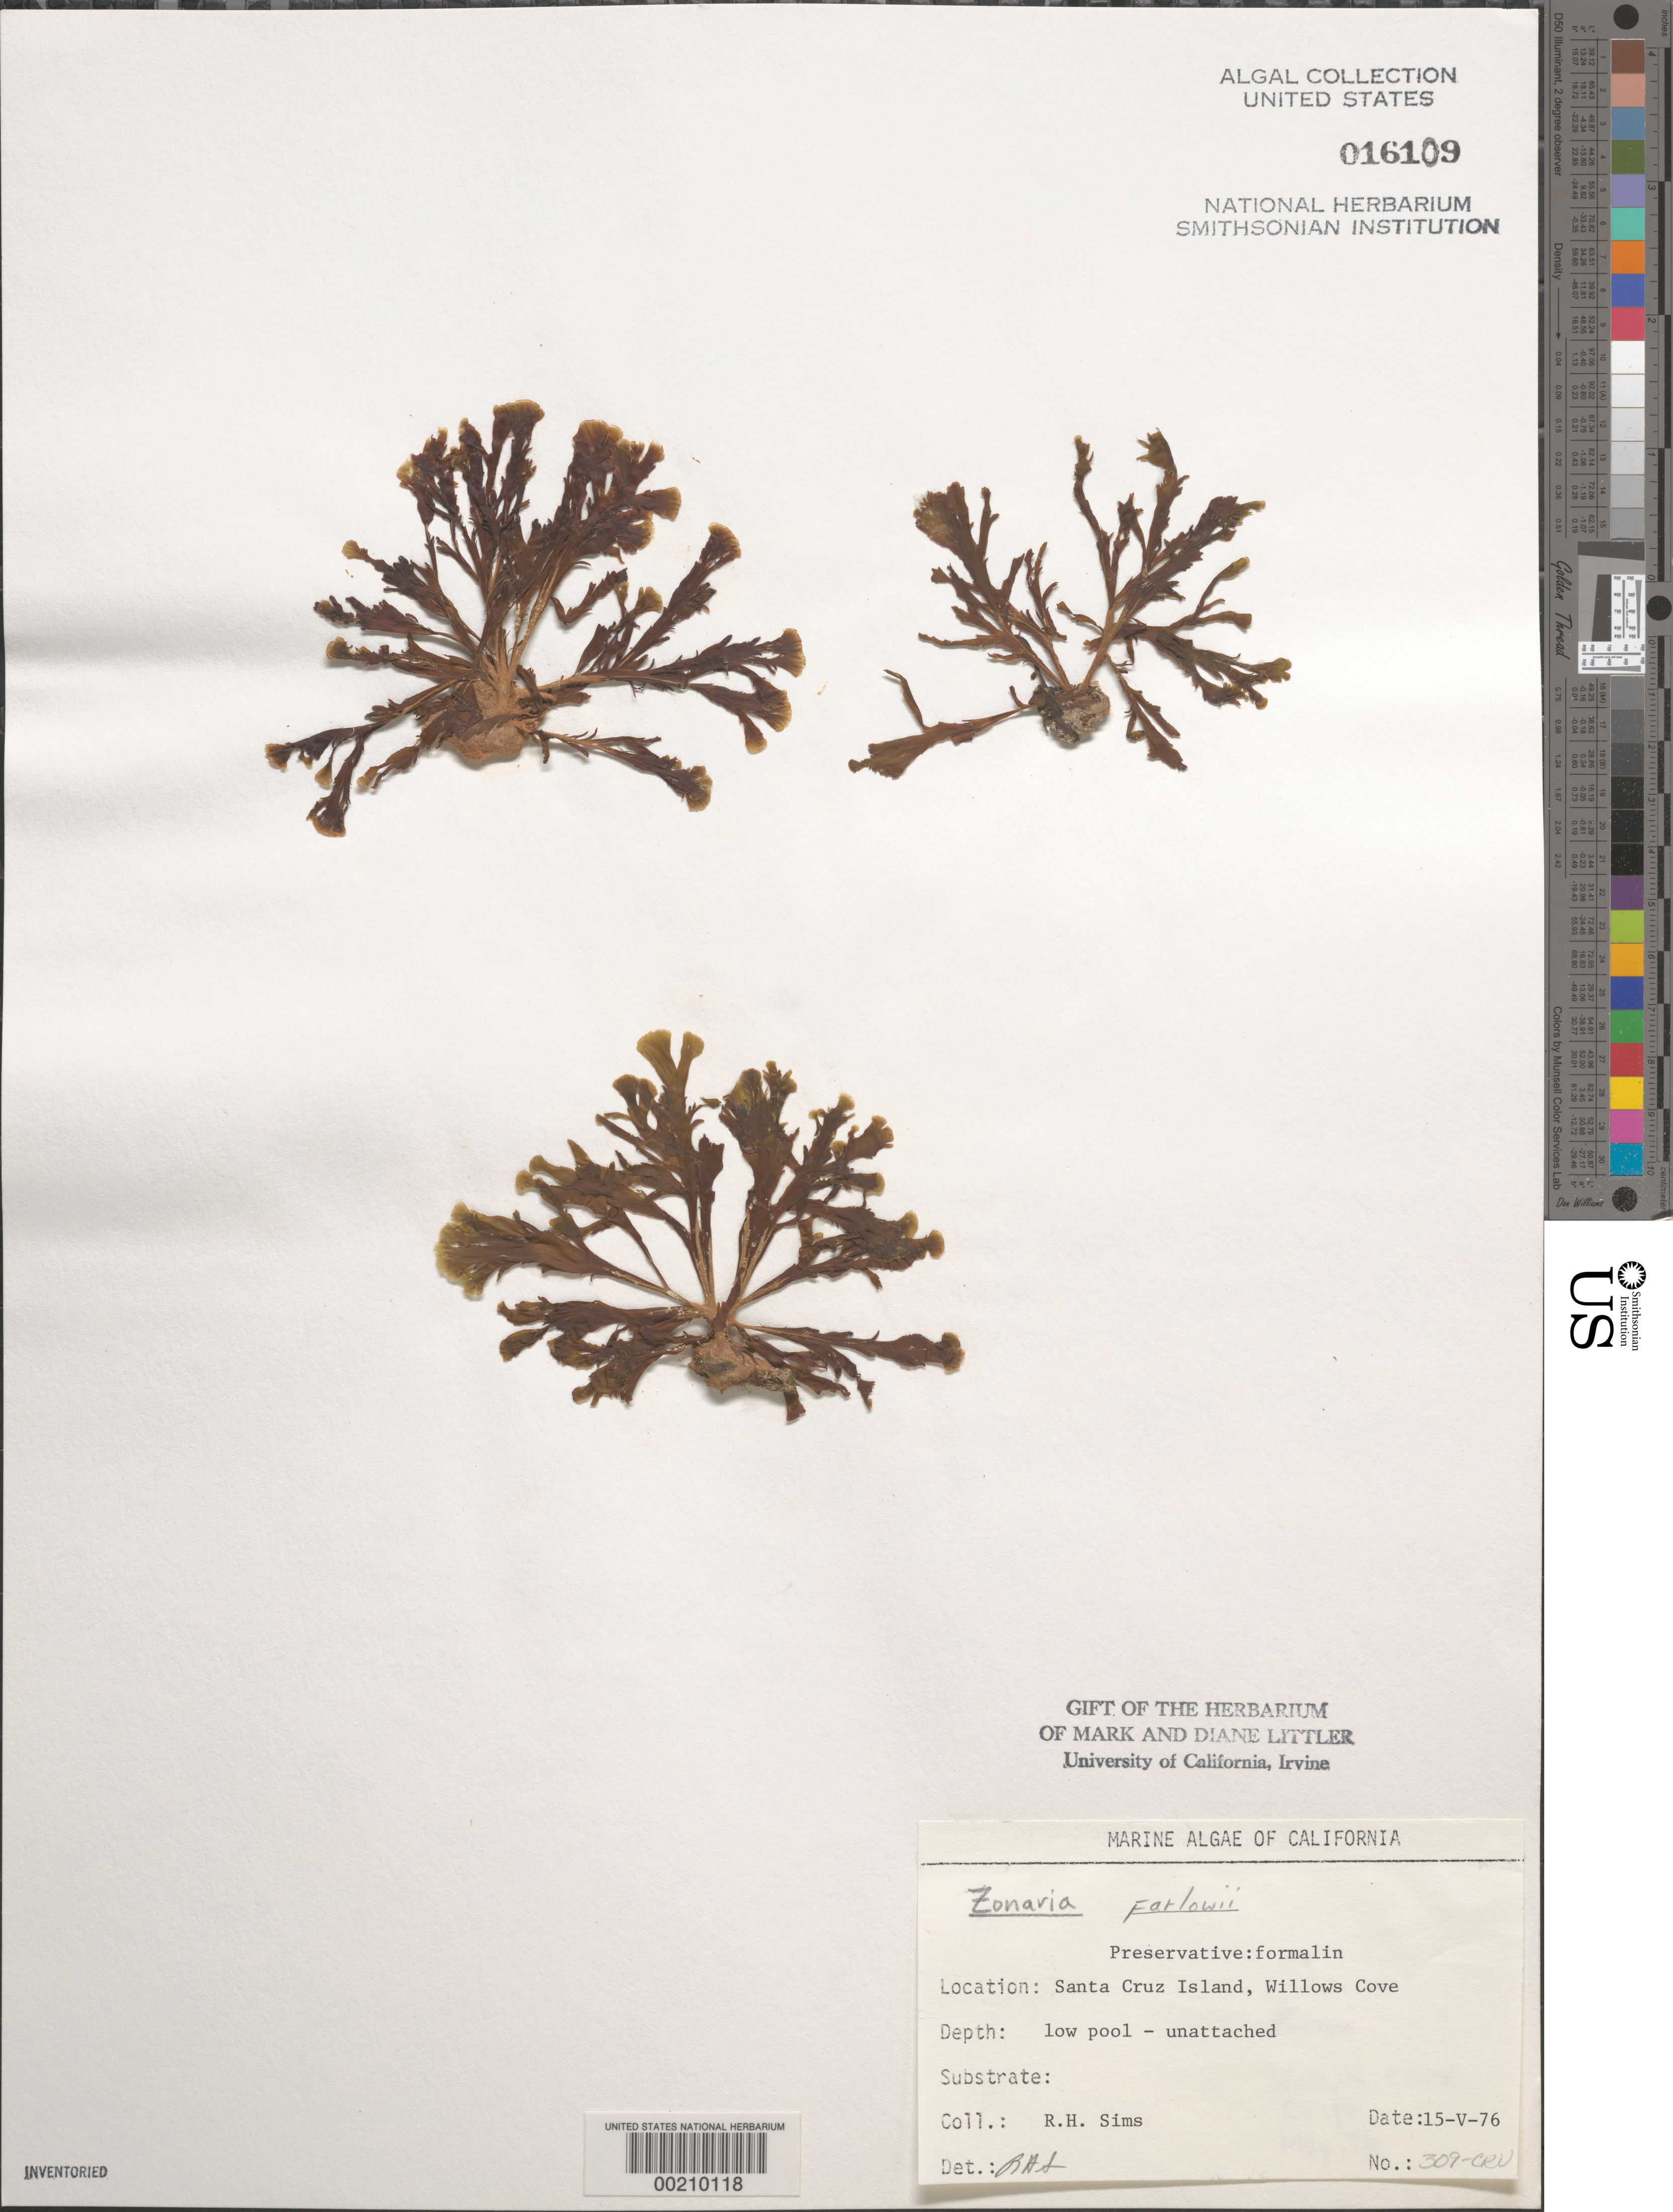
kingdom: Chromista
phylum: Ochrophyta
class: Phaeophyceae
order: Dictyotales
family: Dictyotaceae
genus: Zonaria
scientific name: Zonaria farlowii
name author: Setch. & N.L. Gardner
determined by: Sims, Robert H.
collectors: R. H. Sims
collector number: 309-cru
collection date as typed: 15 May 1976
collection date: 1976-05-15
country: United States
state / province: California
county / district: Santa Barbara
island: Santa Cruz Island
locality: Willows Cove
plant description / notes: BLM-SOCALBIGHT Rocky Intertidal Survey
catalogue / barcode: US 16109